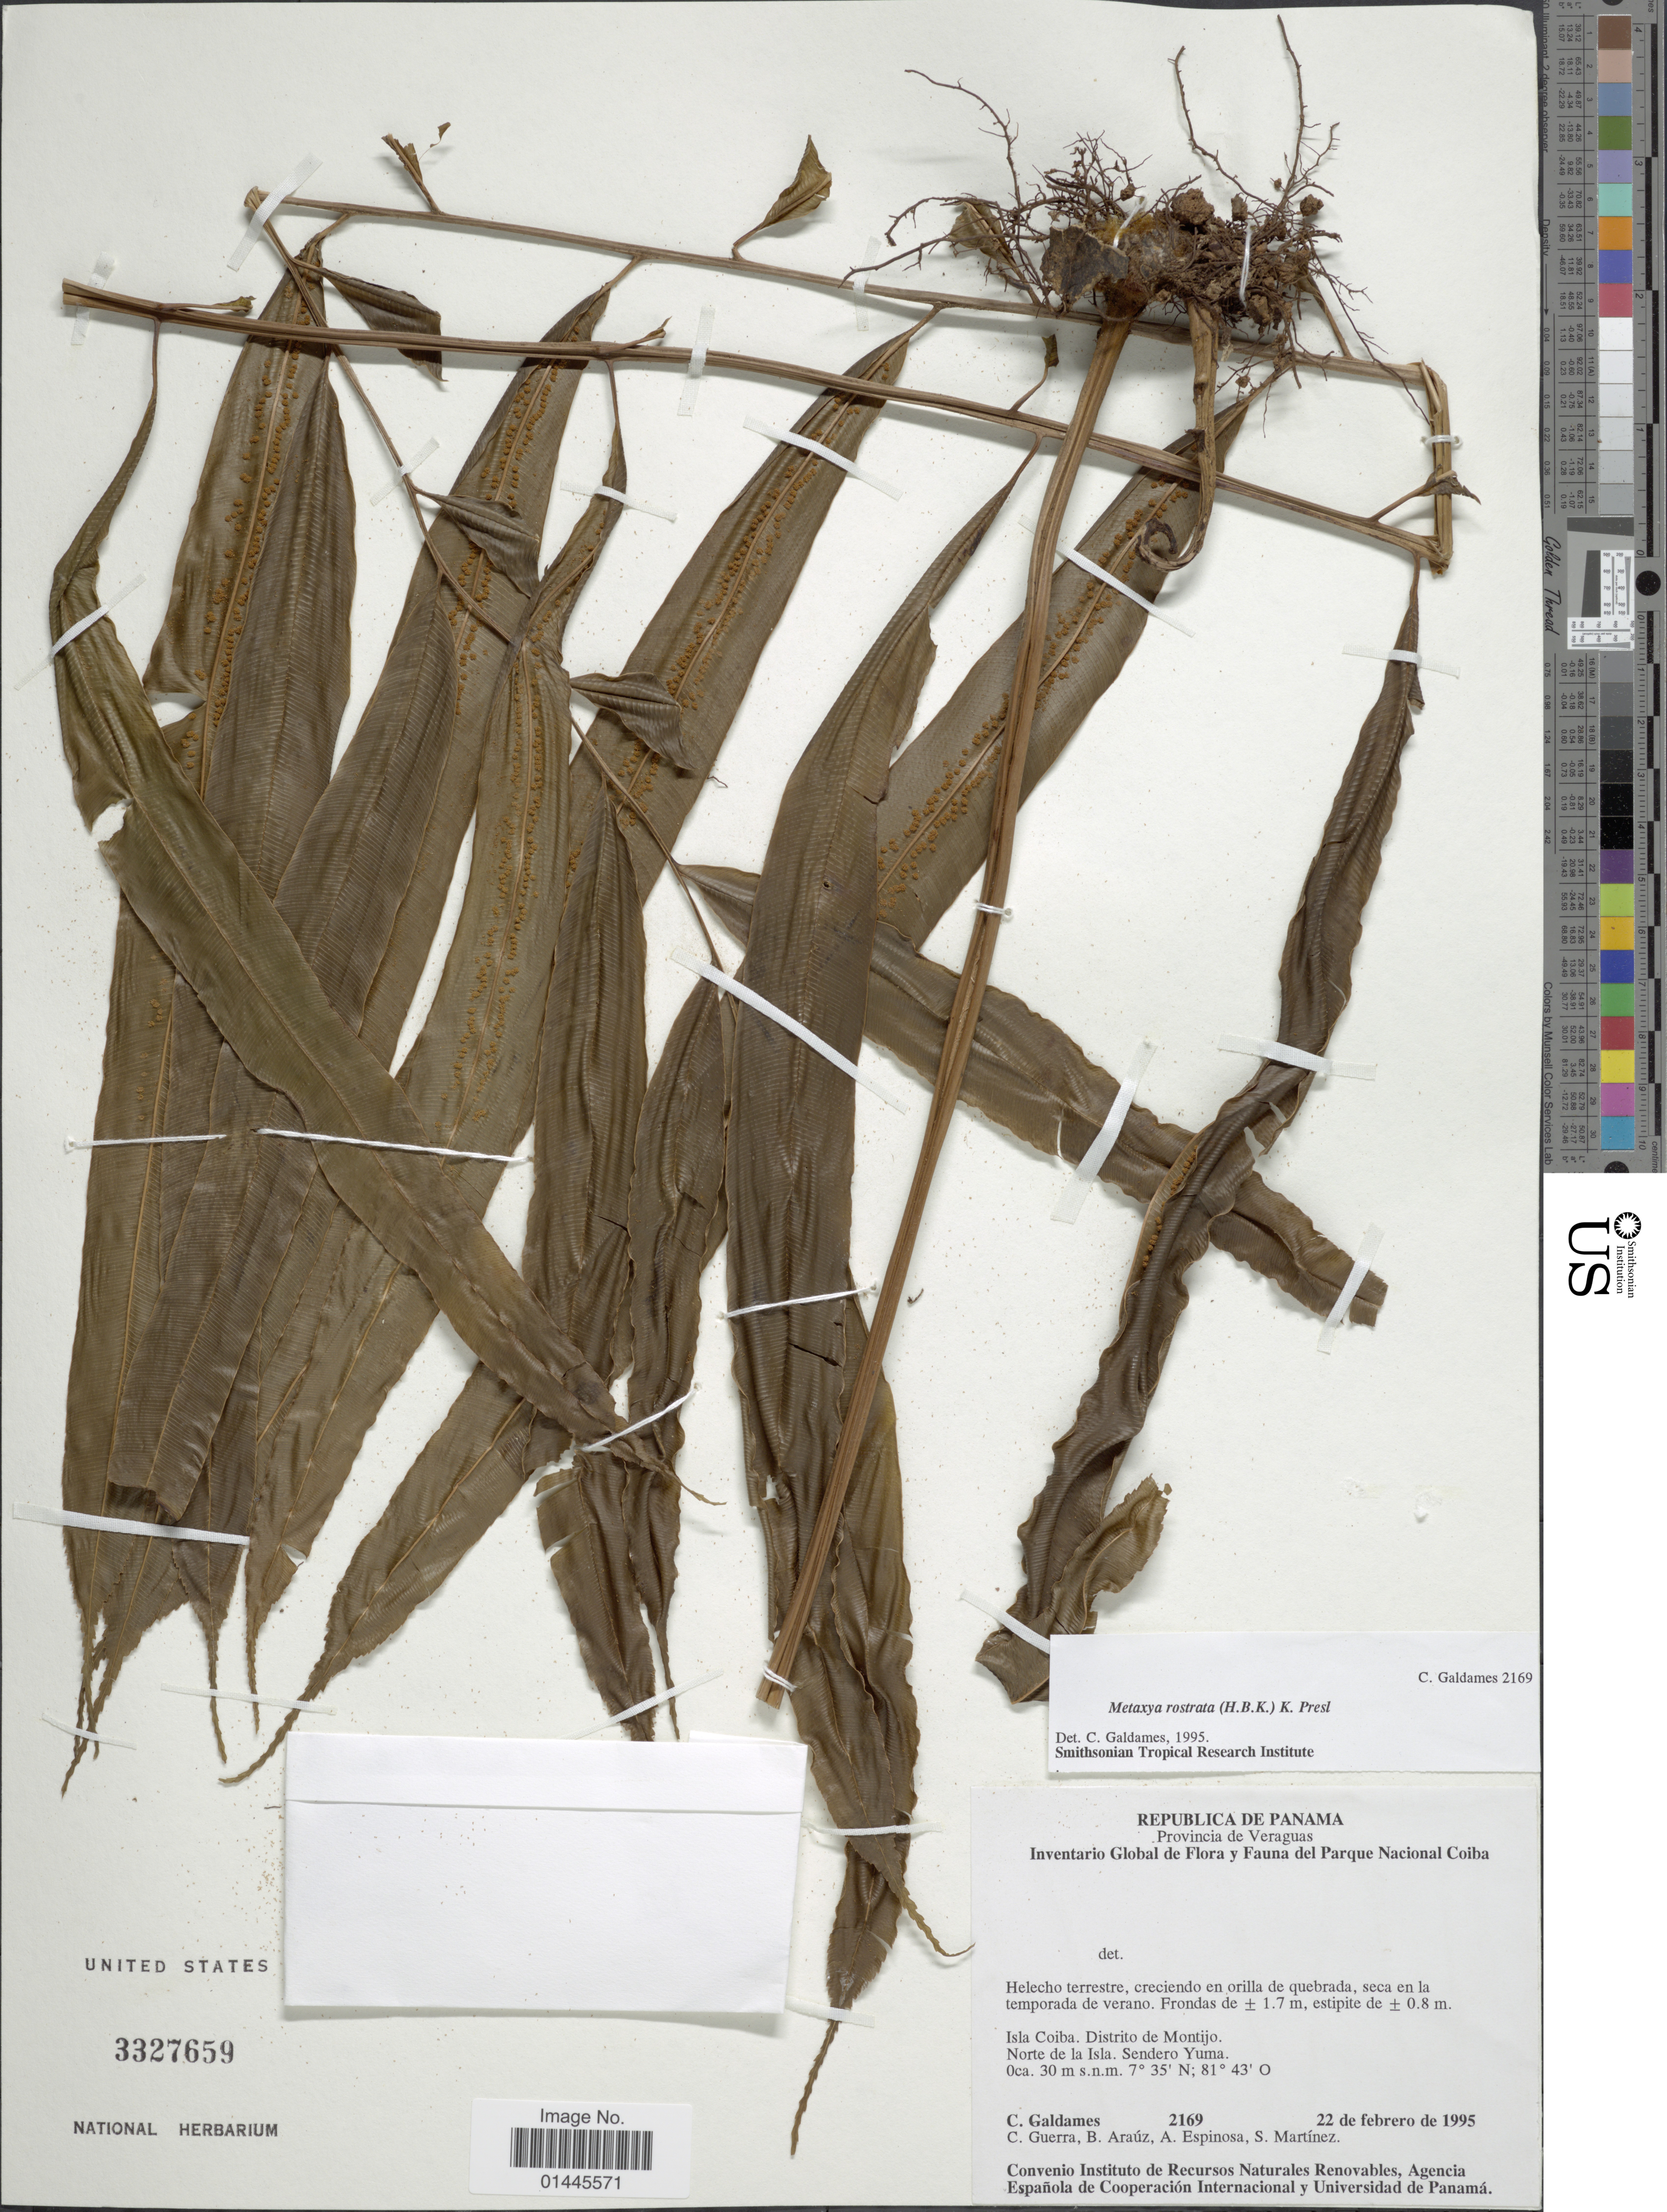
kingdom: Plantae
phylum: Tracheophyta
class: Polypodiopsida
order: Cyatheales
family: Metaxyaceae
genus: Metaxya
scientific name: Metaxya rostrata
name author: (Kunth) C. Presl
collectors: C. Galdames, C. Guerra, B. Araúz, A. Espinosa & S. Martinez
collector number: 2169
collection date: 1995-02-22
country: Panama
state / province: Veraguas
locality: Isla Coiba, Distrito de Montijo, Norte de la Isla, Sendero Yuma.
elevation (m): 30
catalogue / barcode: US 3327659